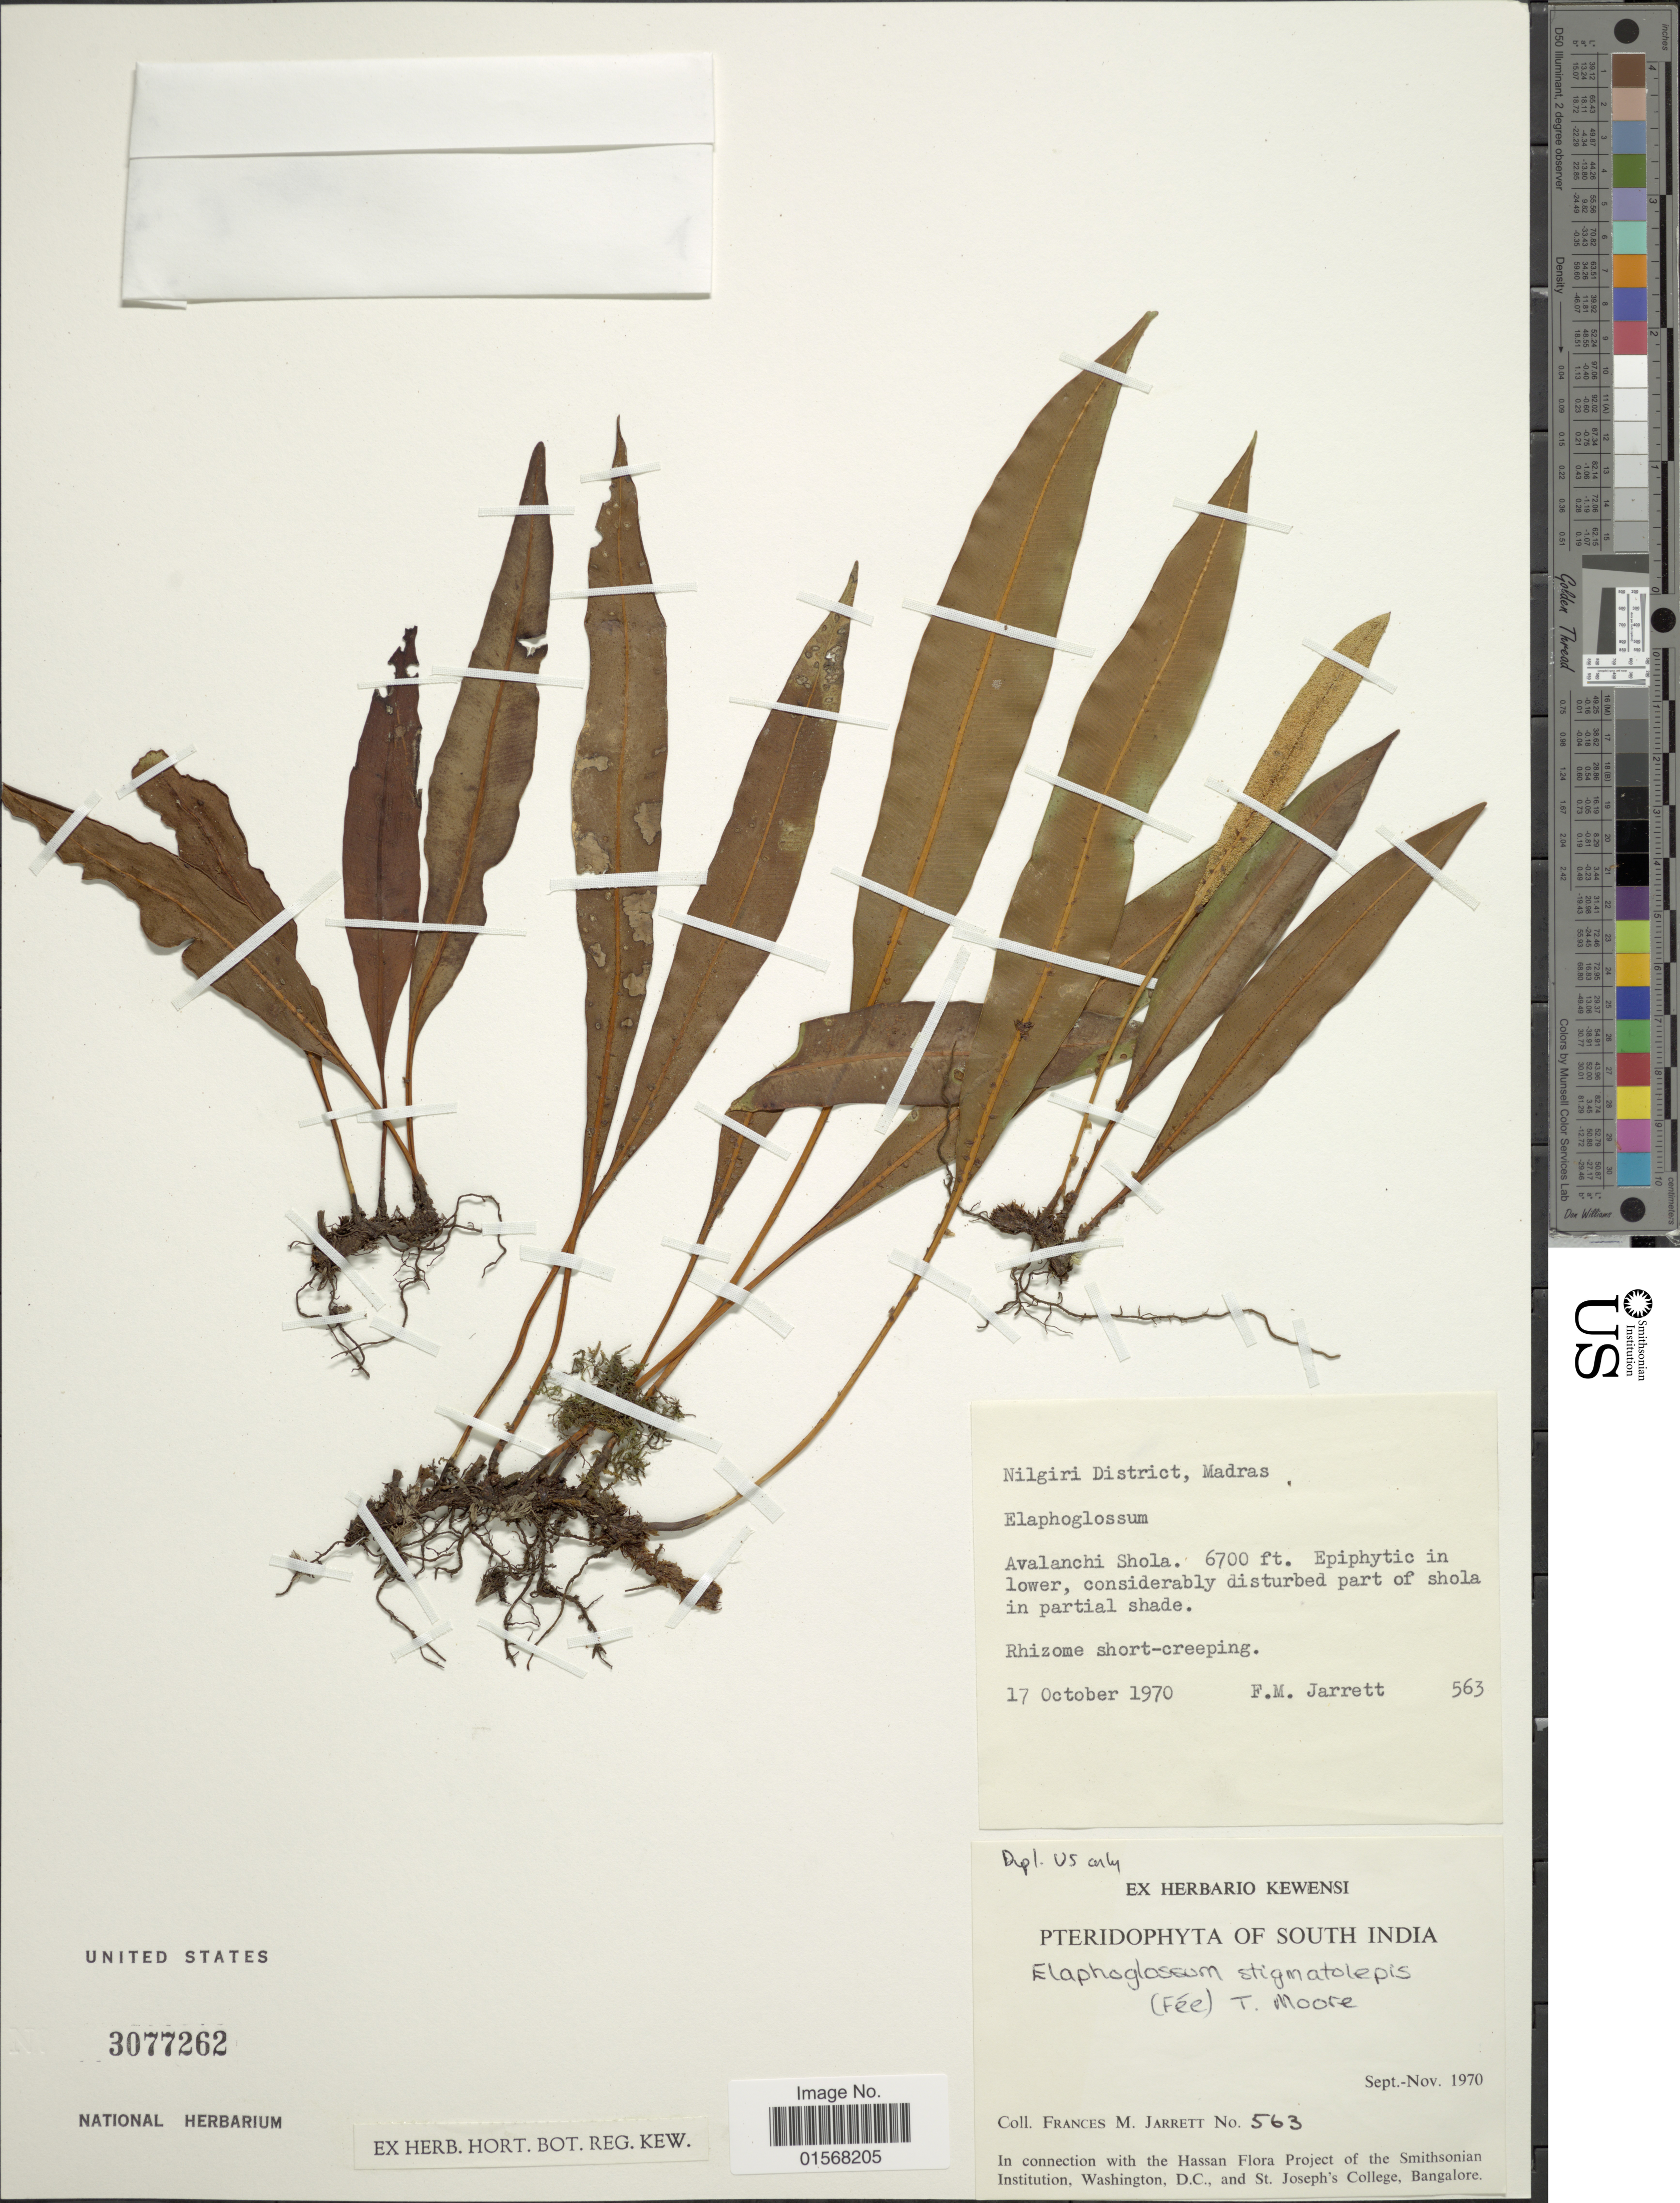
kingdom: Plantae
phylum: Tracheophyta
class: Polypodiopsida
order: Polypodiales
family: Dryopteridaceae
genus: Elaphoglossum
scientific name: Elaphoglossum stigmatolepis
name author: (Fée) T. Moore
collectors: F. M. Jarrett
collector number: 563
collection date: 1970-10-17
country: India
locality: South India, Nilgiri District, Madras, Avalanchi Shola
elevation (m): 2042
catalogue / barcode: US 3077262